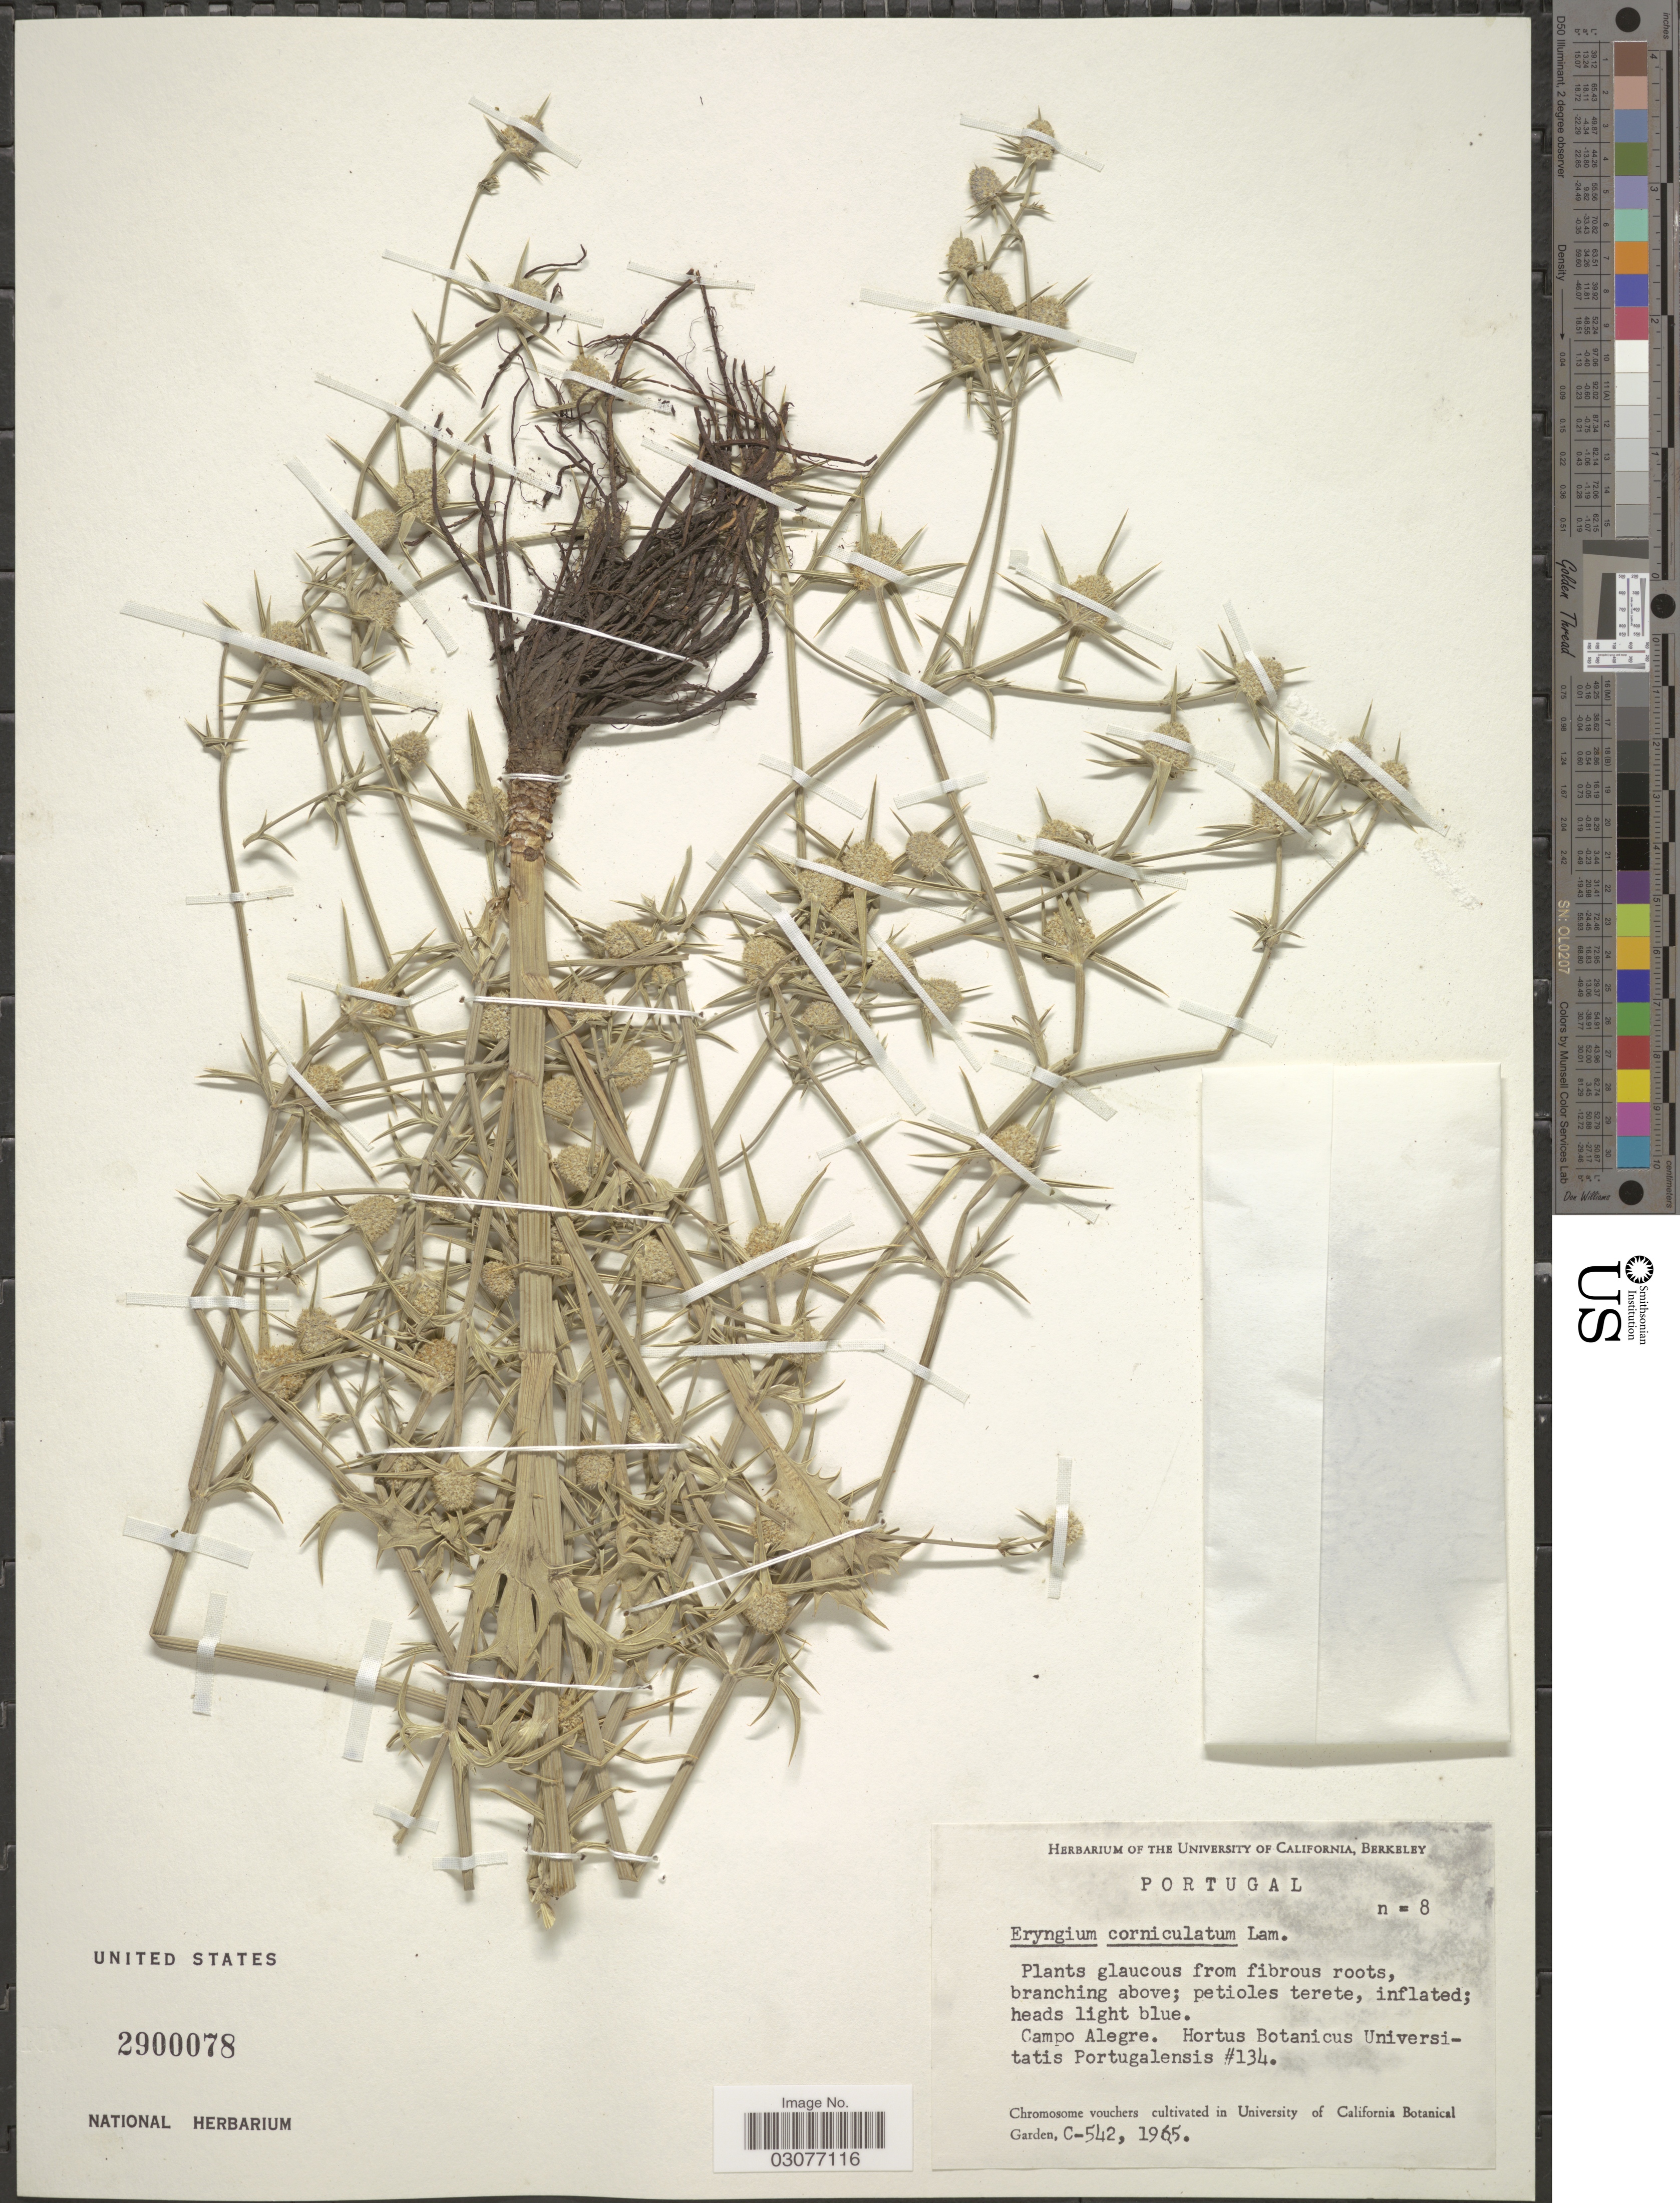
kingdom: Plantae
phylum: Tracheophyta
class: Magnoliopsida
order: Apiales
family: Apiaceae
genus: Eryngium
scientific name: Eryngium corniculatum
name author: Lam.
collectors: ex herb. Univ. of California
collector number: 134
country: Portugal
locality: Campo Alegre. Hortus Bontanicus Universitatis Portugalensis [unsure placement]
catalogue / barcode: US 2900078